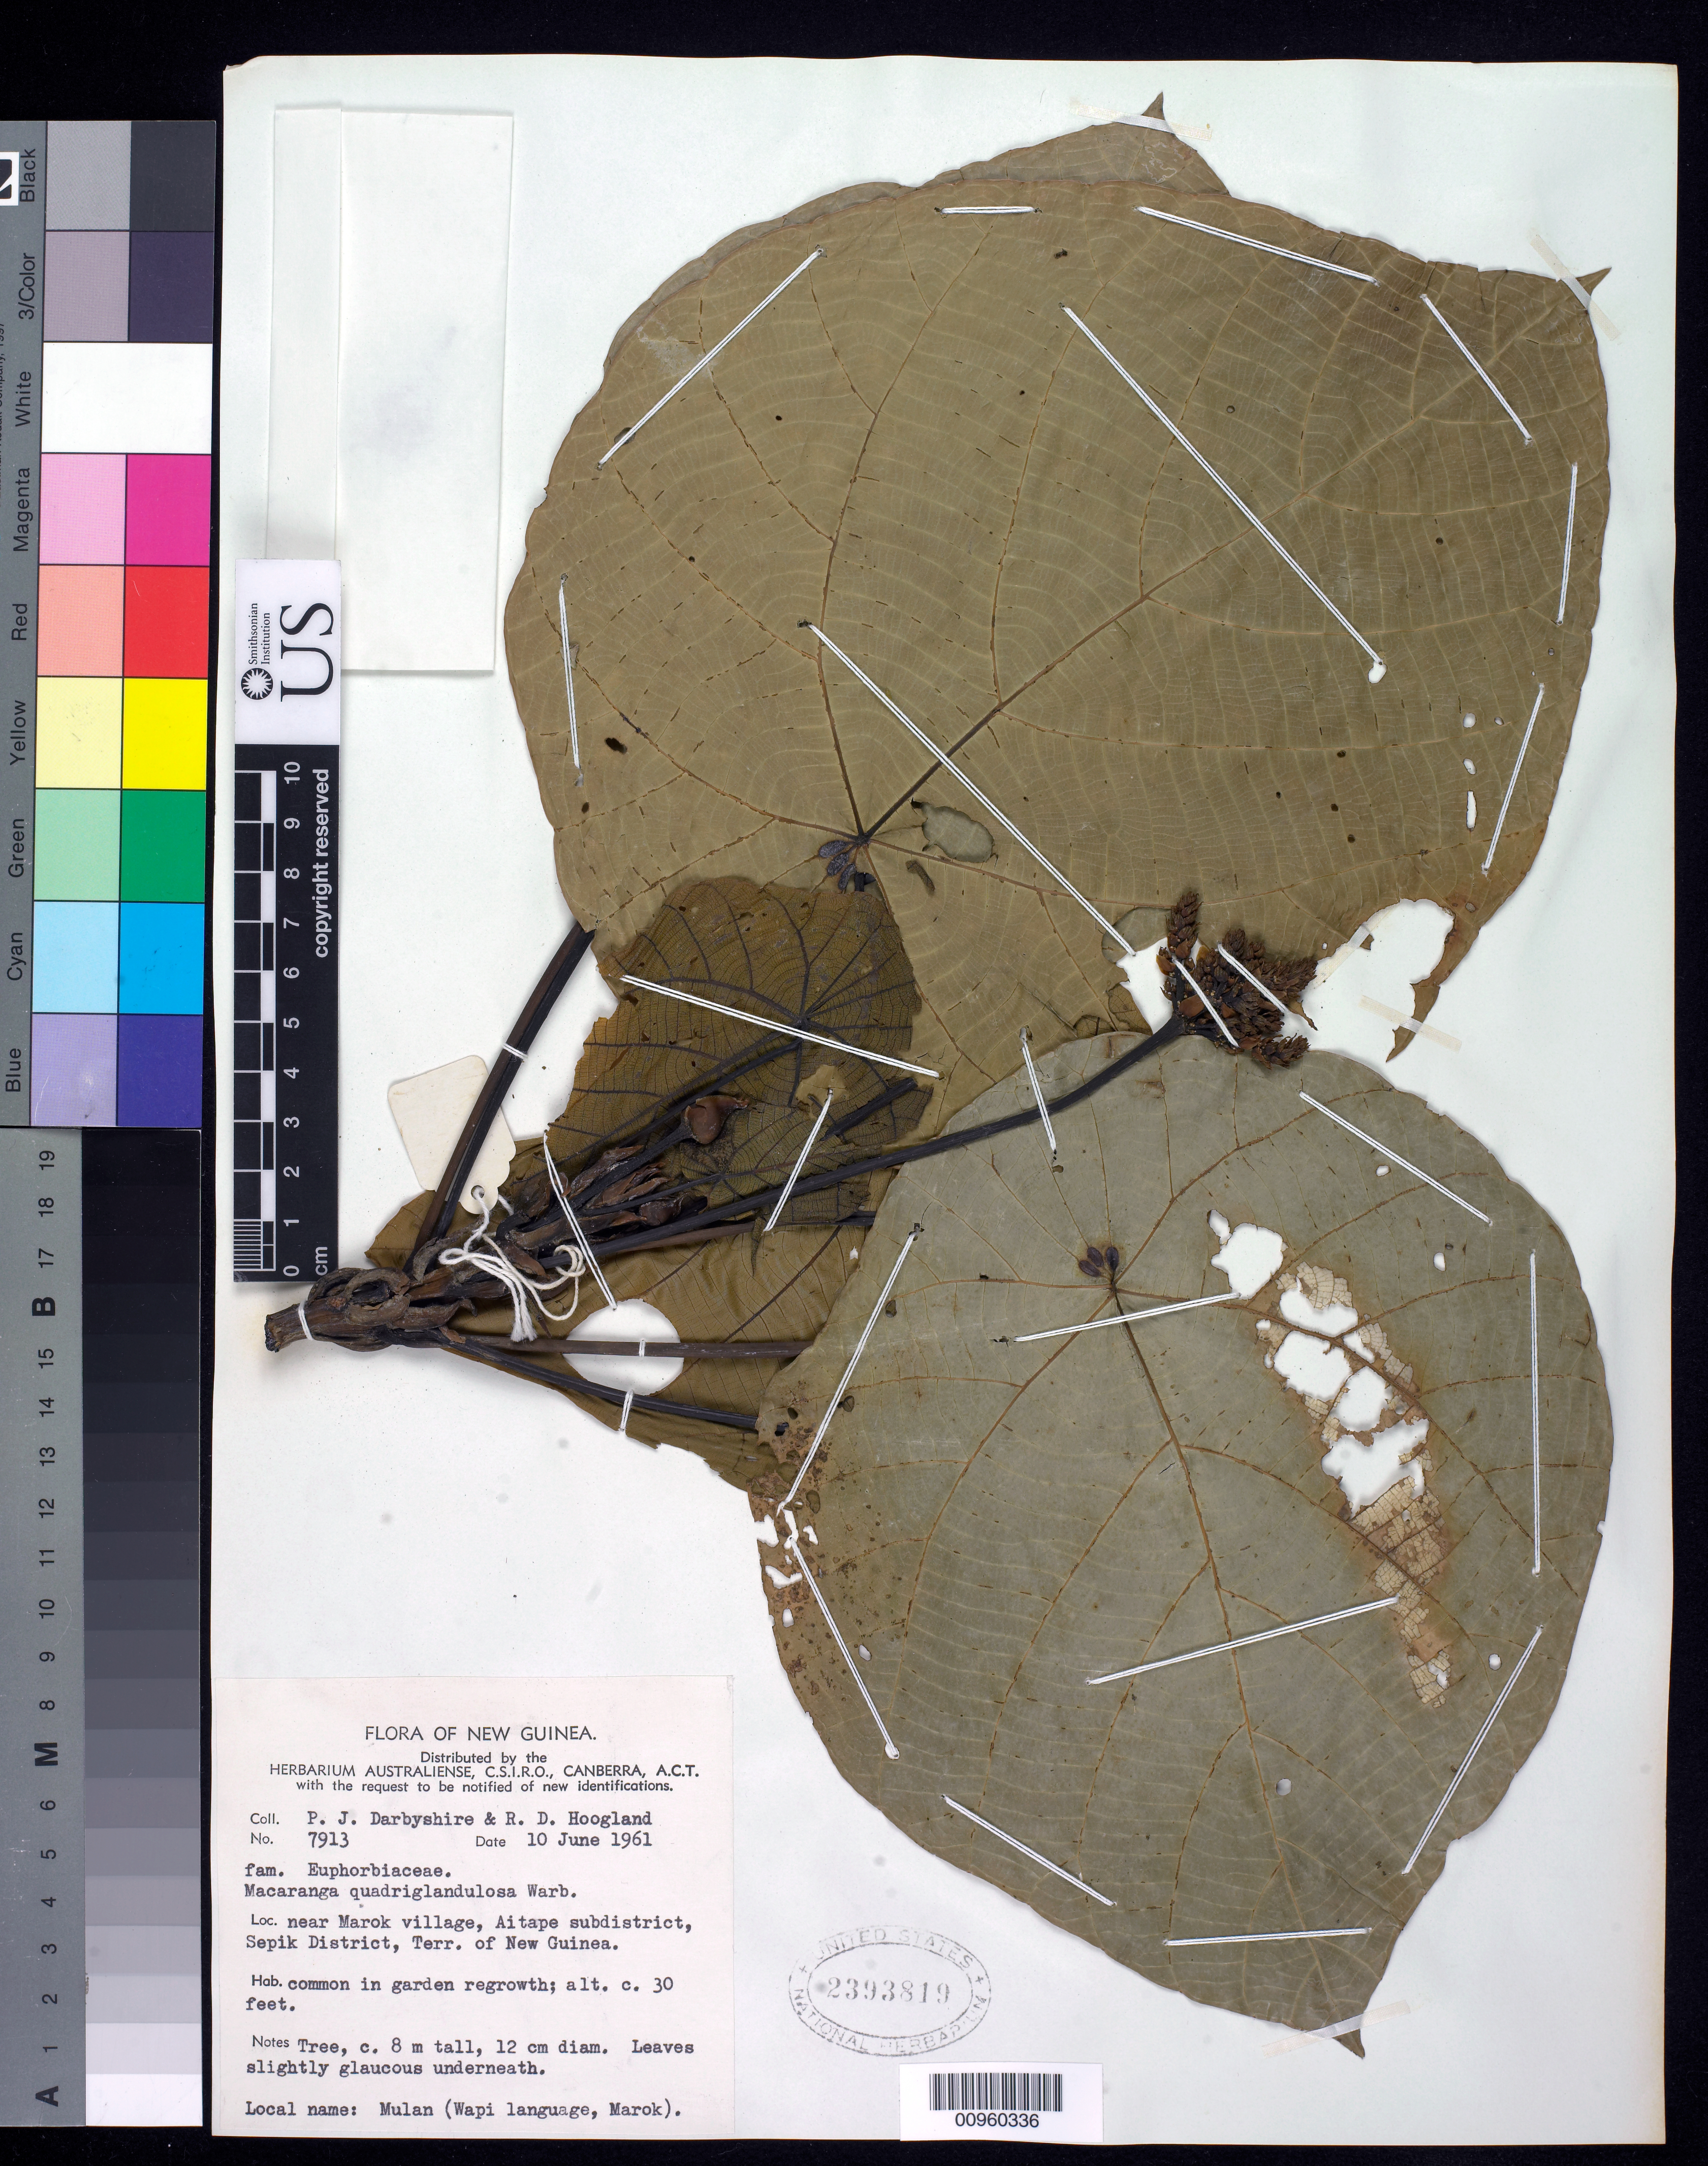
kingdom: Plantae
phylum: Tracheophyta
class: Magnoliopsida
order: Malpighiales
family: Euphorbiaceae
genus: Macaranga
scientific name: Macaranga quadriglandulosa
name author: Warb.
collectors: P. Darbyshire & R. D. Hoogland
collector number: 7913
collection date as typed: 10 Jun 1961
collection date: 1961-06-10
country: Papua New Guinea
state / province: Sandaun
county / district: Aitape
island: New Guinea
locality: Near Marok Village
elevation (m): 9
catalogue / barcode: US 2393819